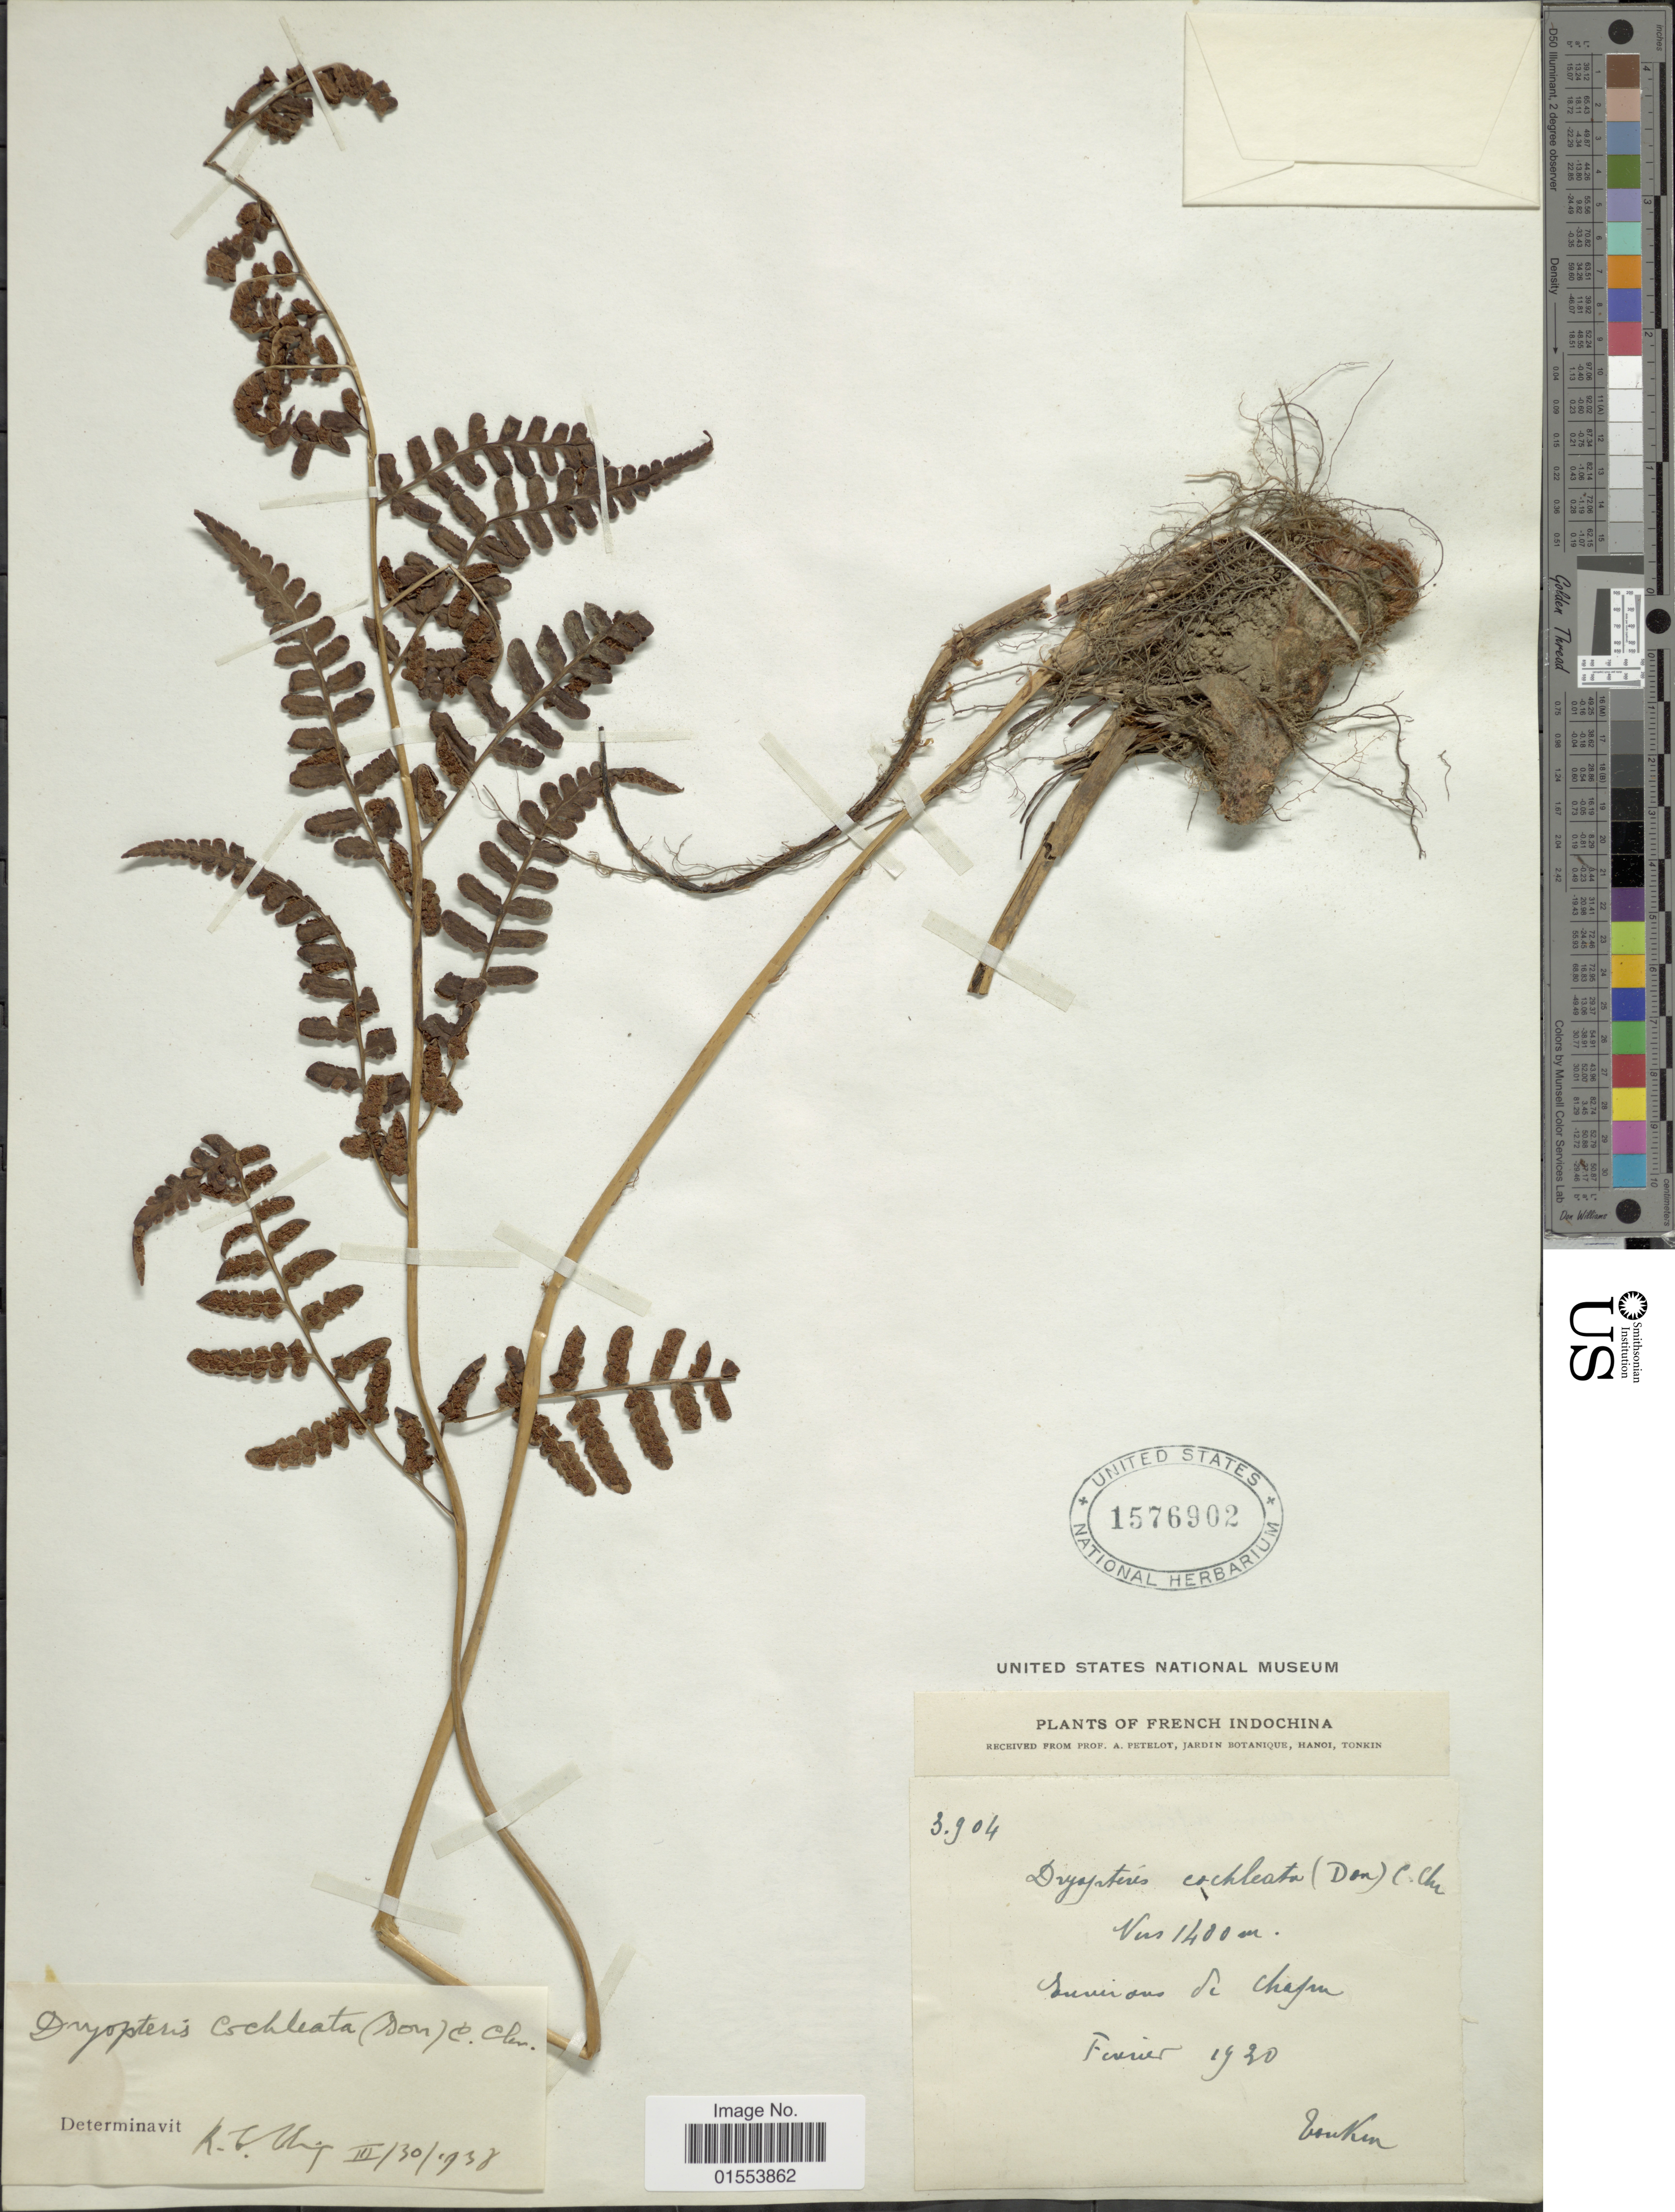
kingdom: Plantae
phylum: Tracheophyta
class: Polypodiopsida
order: Polypodiales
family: Dryopteridaceae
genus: Dryopteris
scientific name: Dryopteris cochleata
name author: (D. Don) C. Chr.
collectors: A. Petelot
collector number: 3904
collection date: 1920-02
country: Vietnam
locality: French Indochina. Tonkin. Environs de Chapun. [interpreted]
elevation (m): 1400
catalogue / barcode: US 1576902